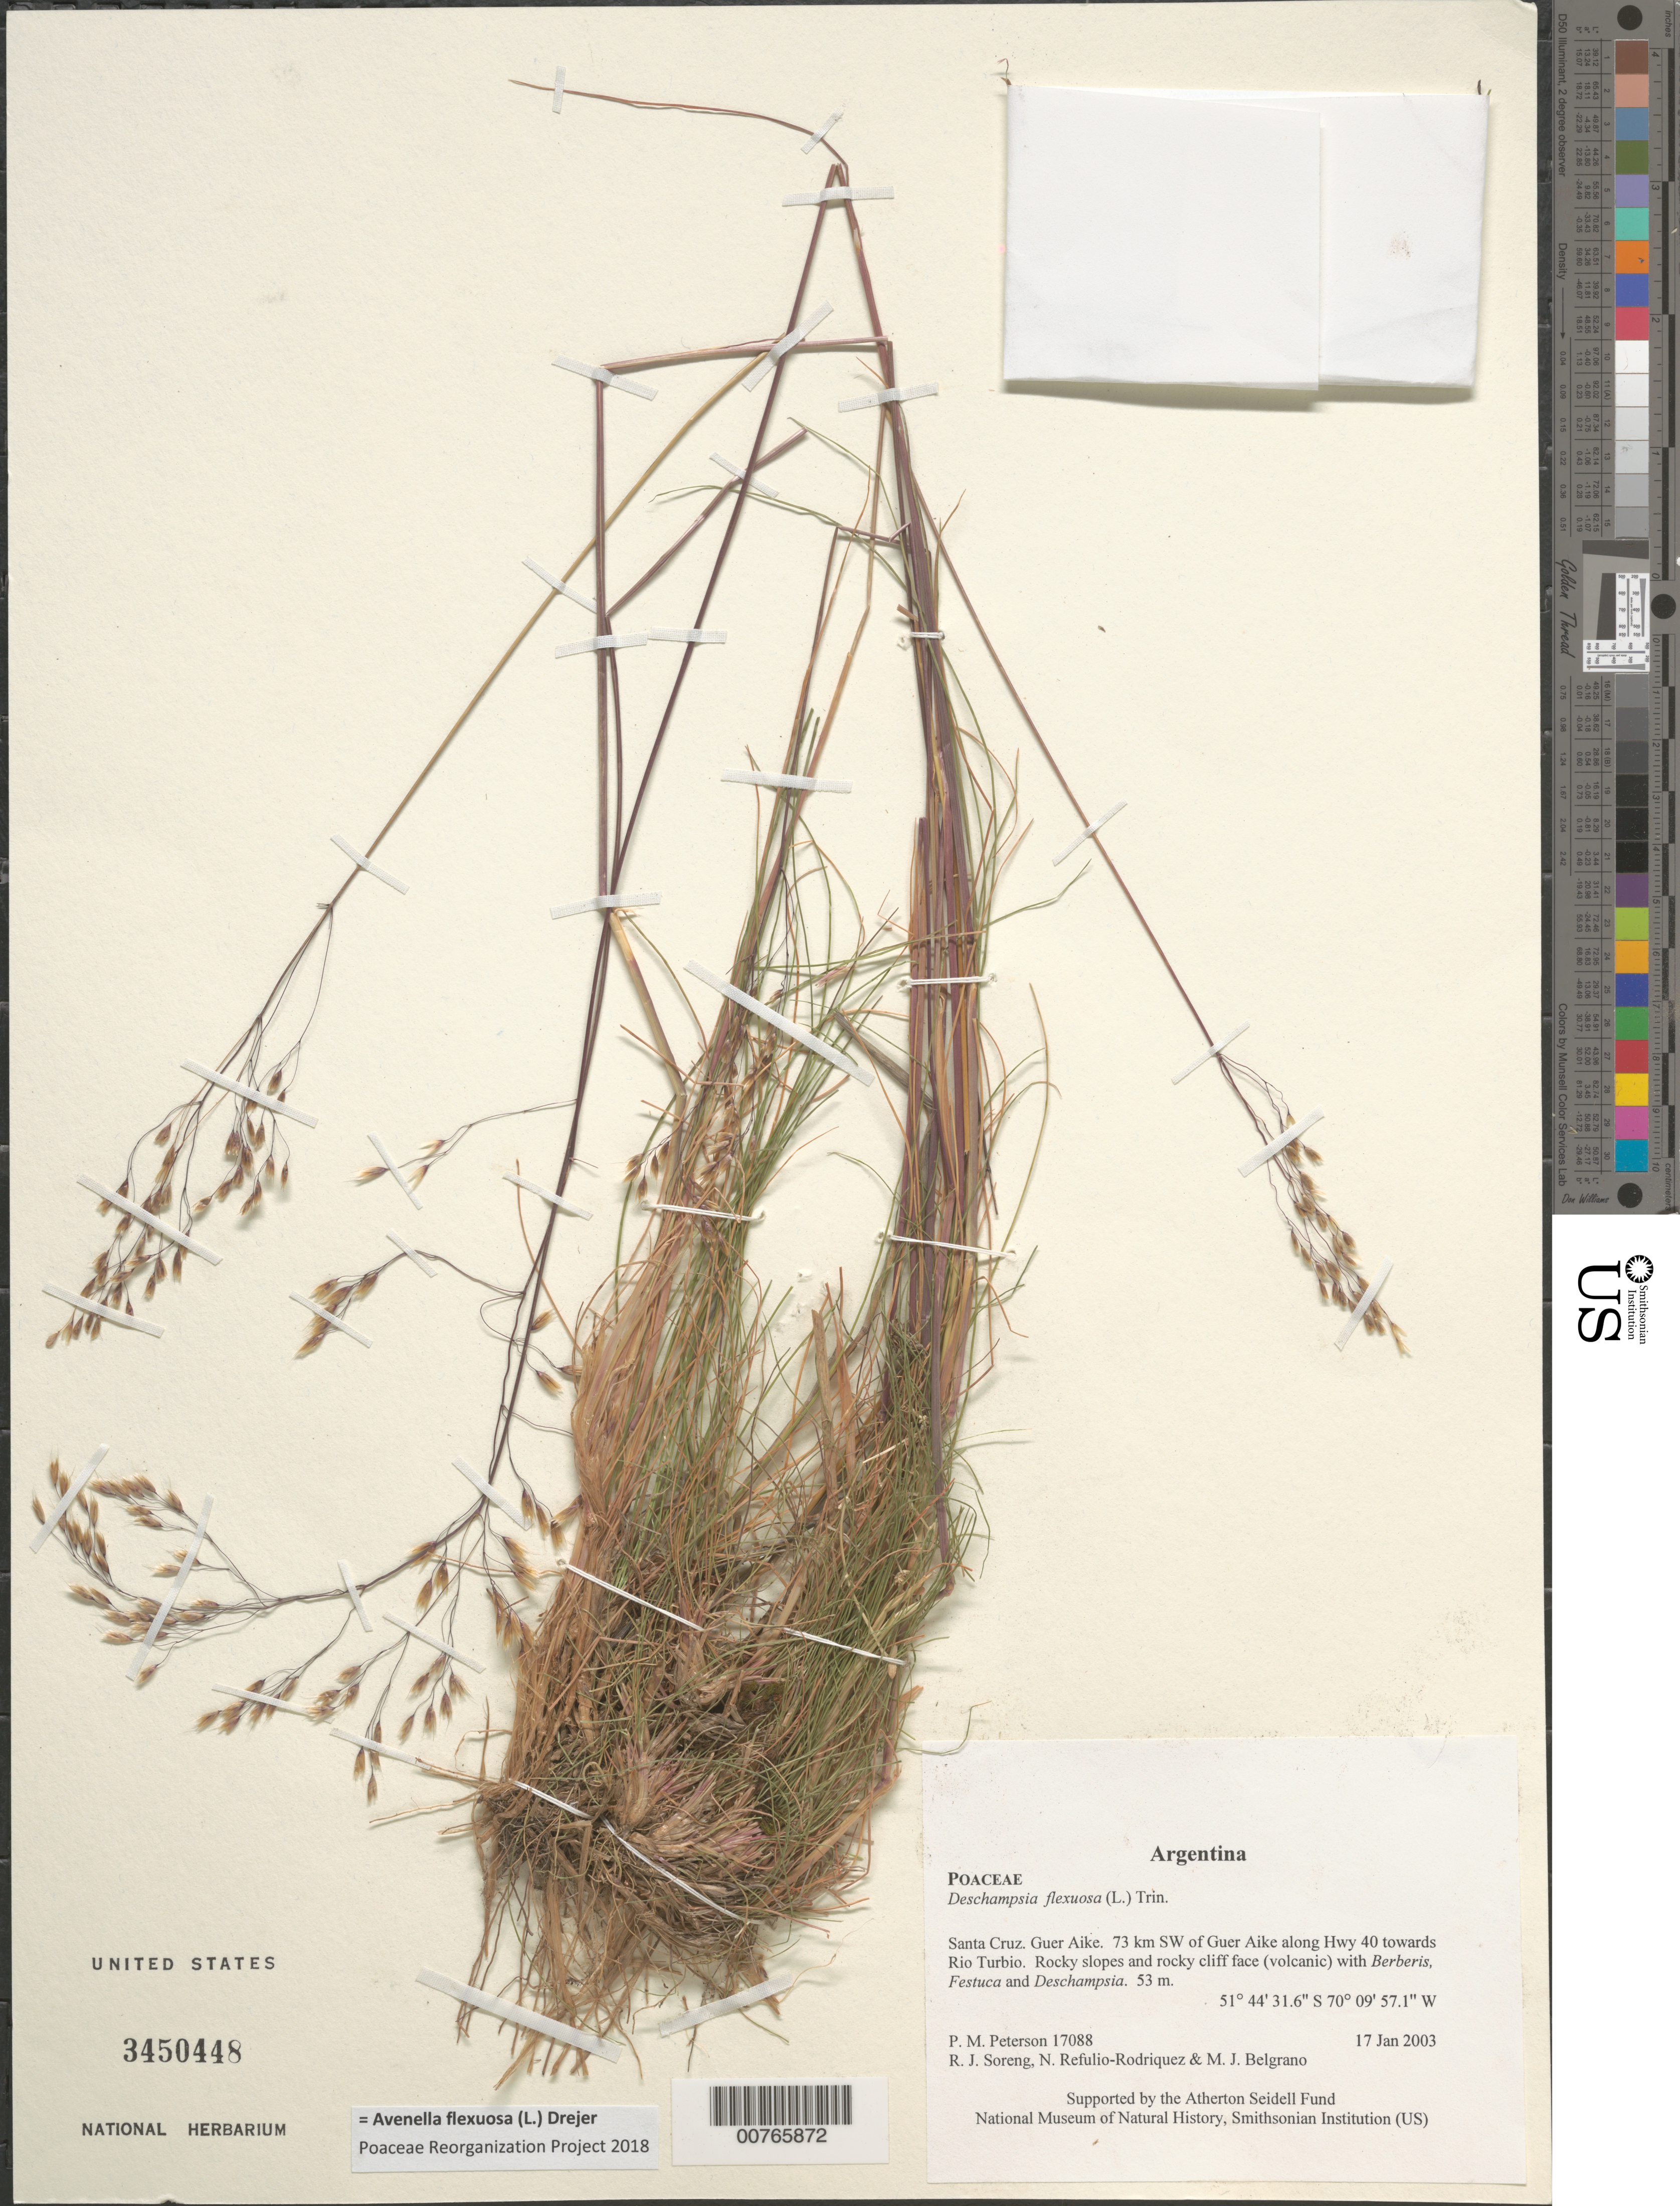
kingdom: Plantae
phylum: Tracheophyta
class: Liliopsida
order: Poales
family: Poaceae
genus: Avenella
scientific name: Avenella flexuosa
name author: (L.) Drejer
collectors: P. M. Peterson, R. J. Soreng, N. Refulio-Rodríguez & M. Belgrano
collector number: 17088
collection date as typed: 17 Jan 2003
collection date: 2003-01-17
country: Argentina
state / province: Santa Cruz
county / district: Guer Aike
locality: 73 km SW of Guer Aike along Hwy 40 towards Rio Turbio. Rocky slopes and rocky cliff face (volcanic) with Berberis, Festuca and Deschampsia.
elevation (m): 53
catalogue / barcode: US 3450448